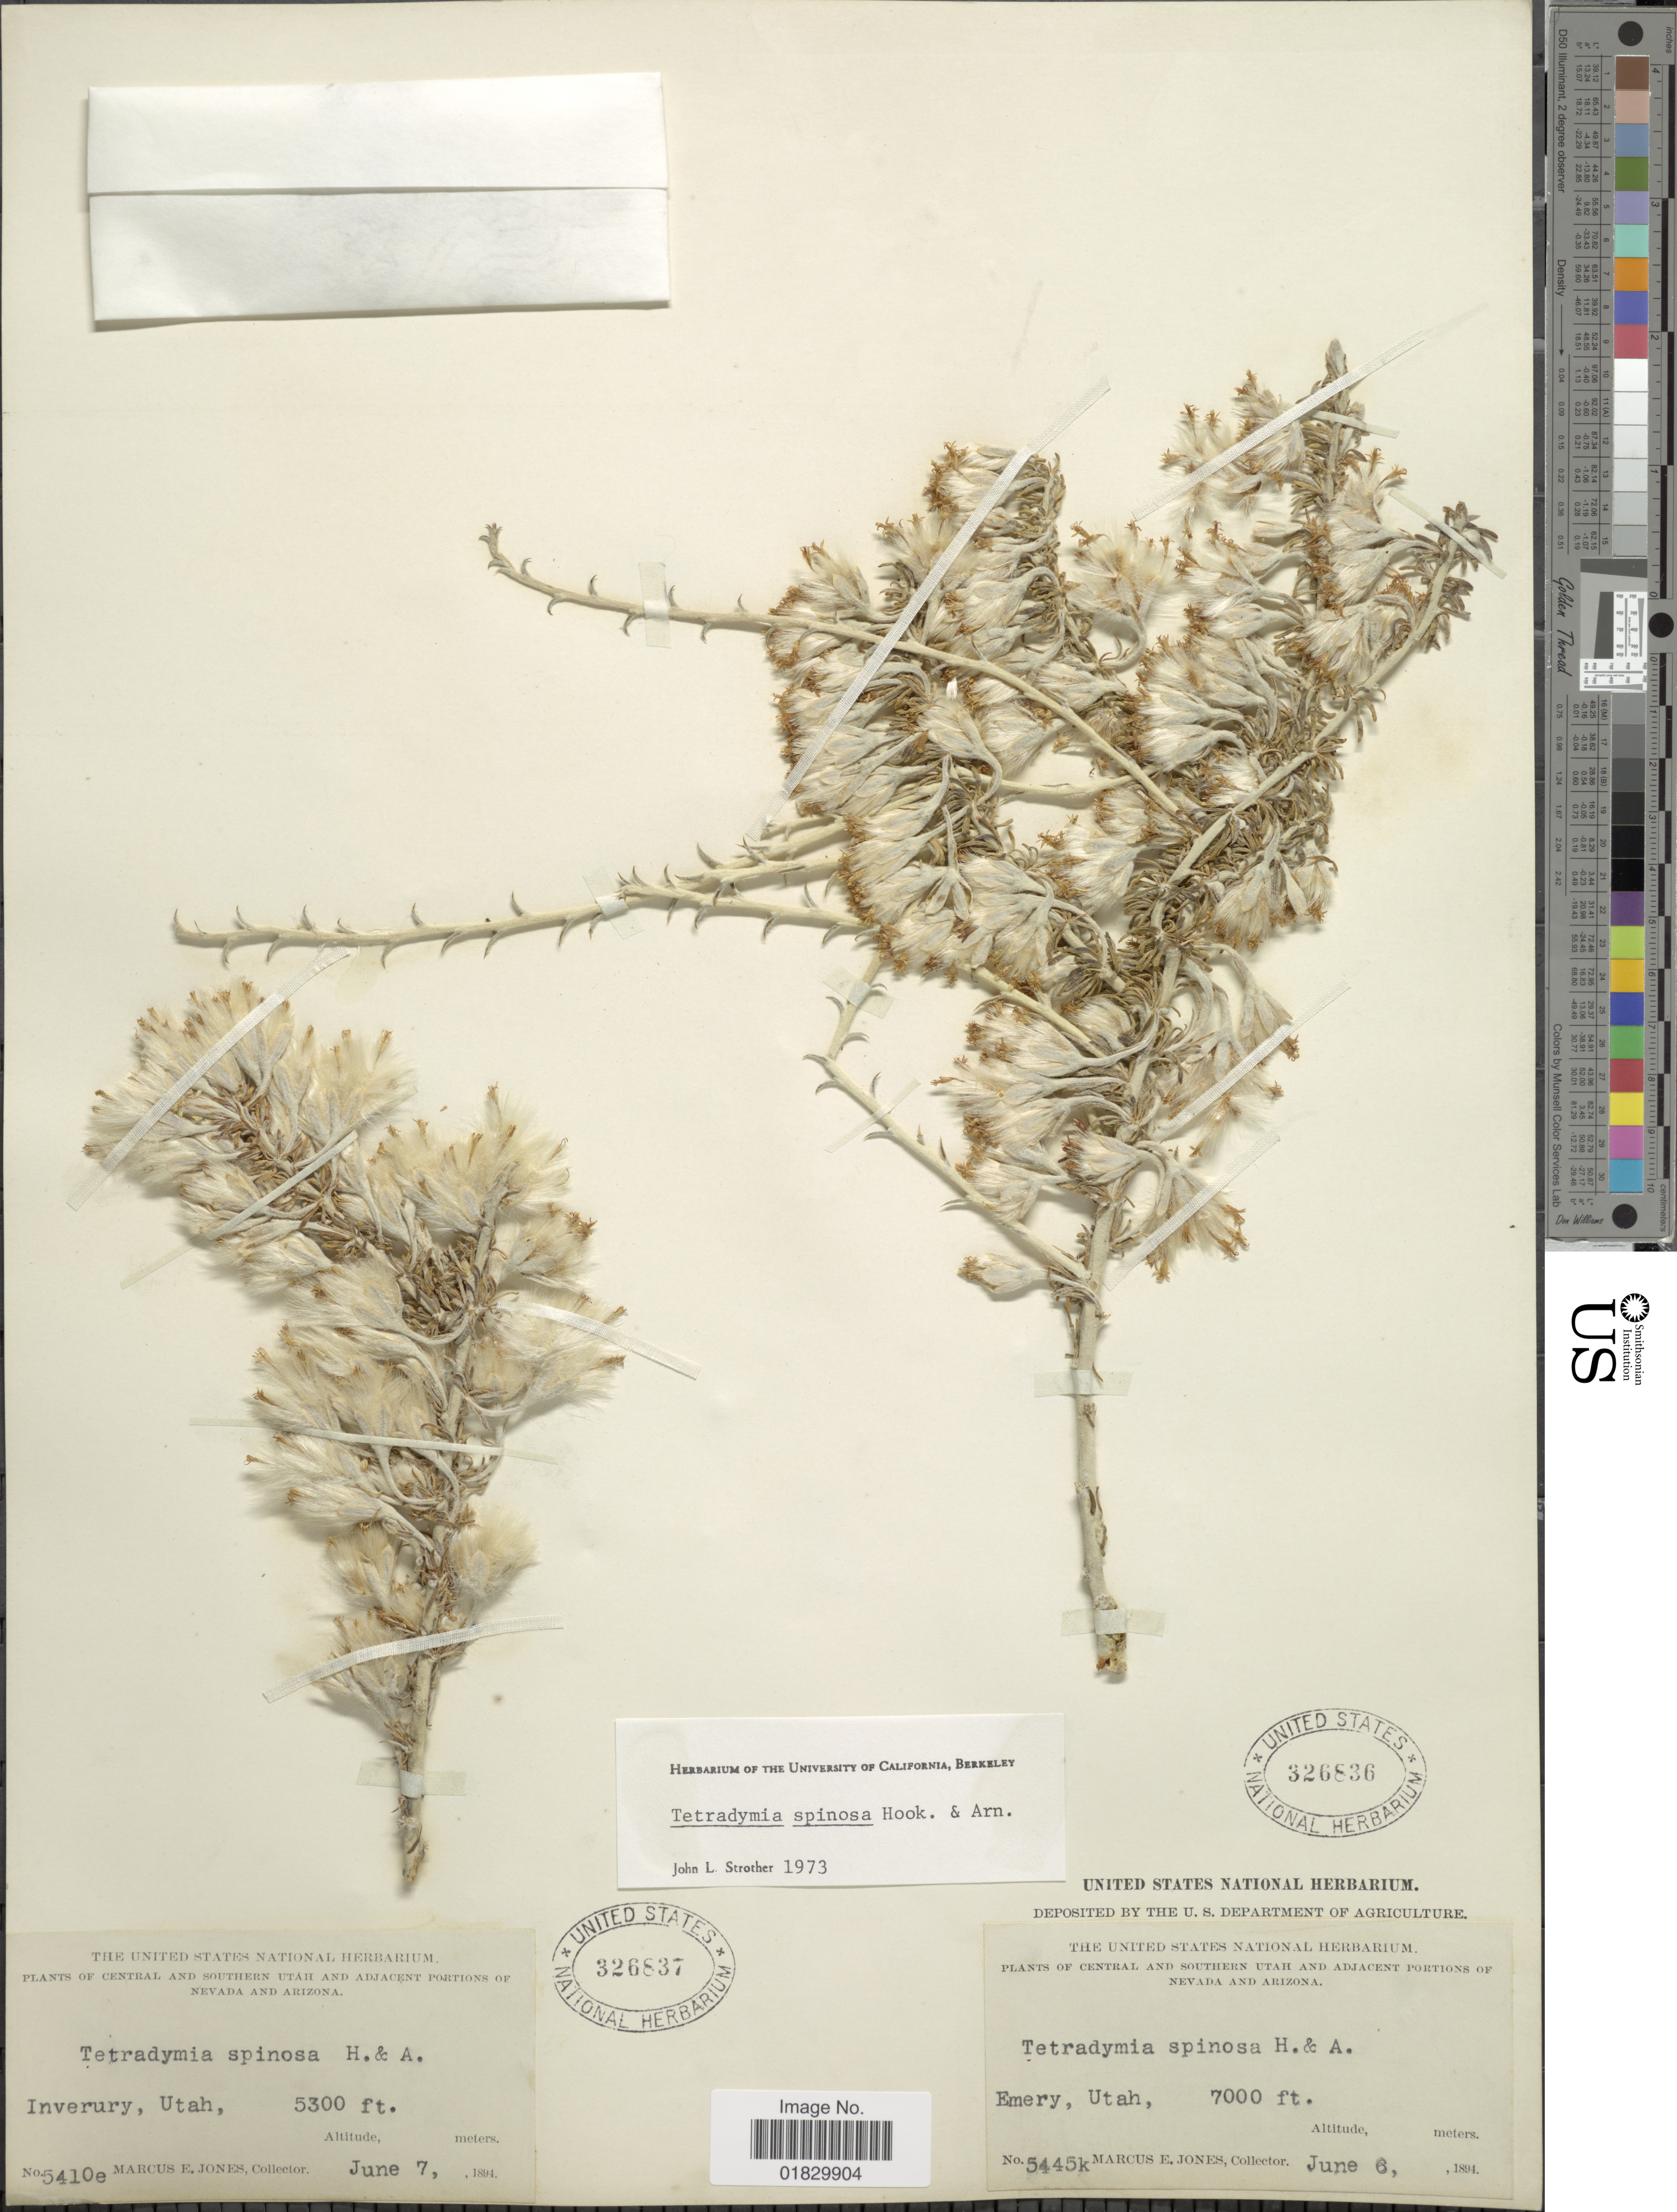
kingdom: Plantae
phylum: Tracheophyta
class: Magnoliopsida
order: Asterales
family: Asteraceae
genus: Tetradymia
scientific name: Tetradymia spinosa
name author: Hook. & Arn.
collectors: M. E. Jones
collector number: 5410e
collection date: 1894-06-07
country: United States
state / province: Utah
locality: Inverury, Utah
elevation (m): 1615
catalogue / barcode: US 326837